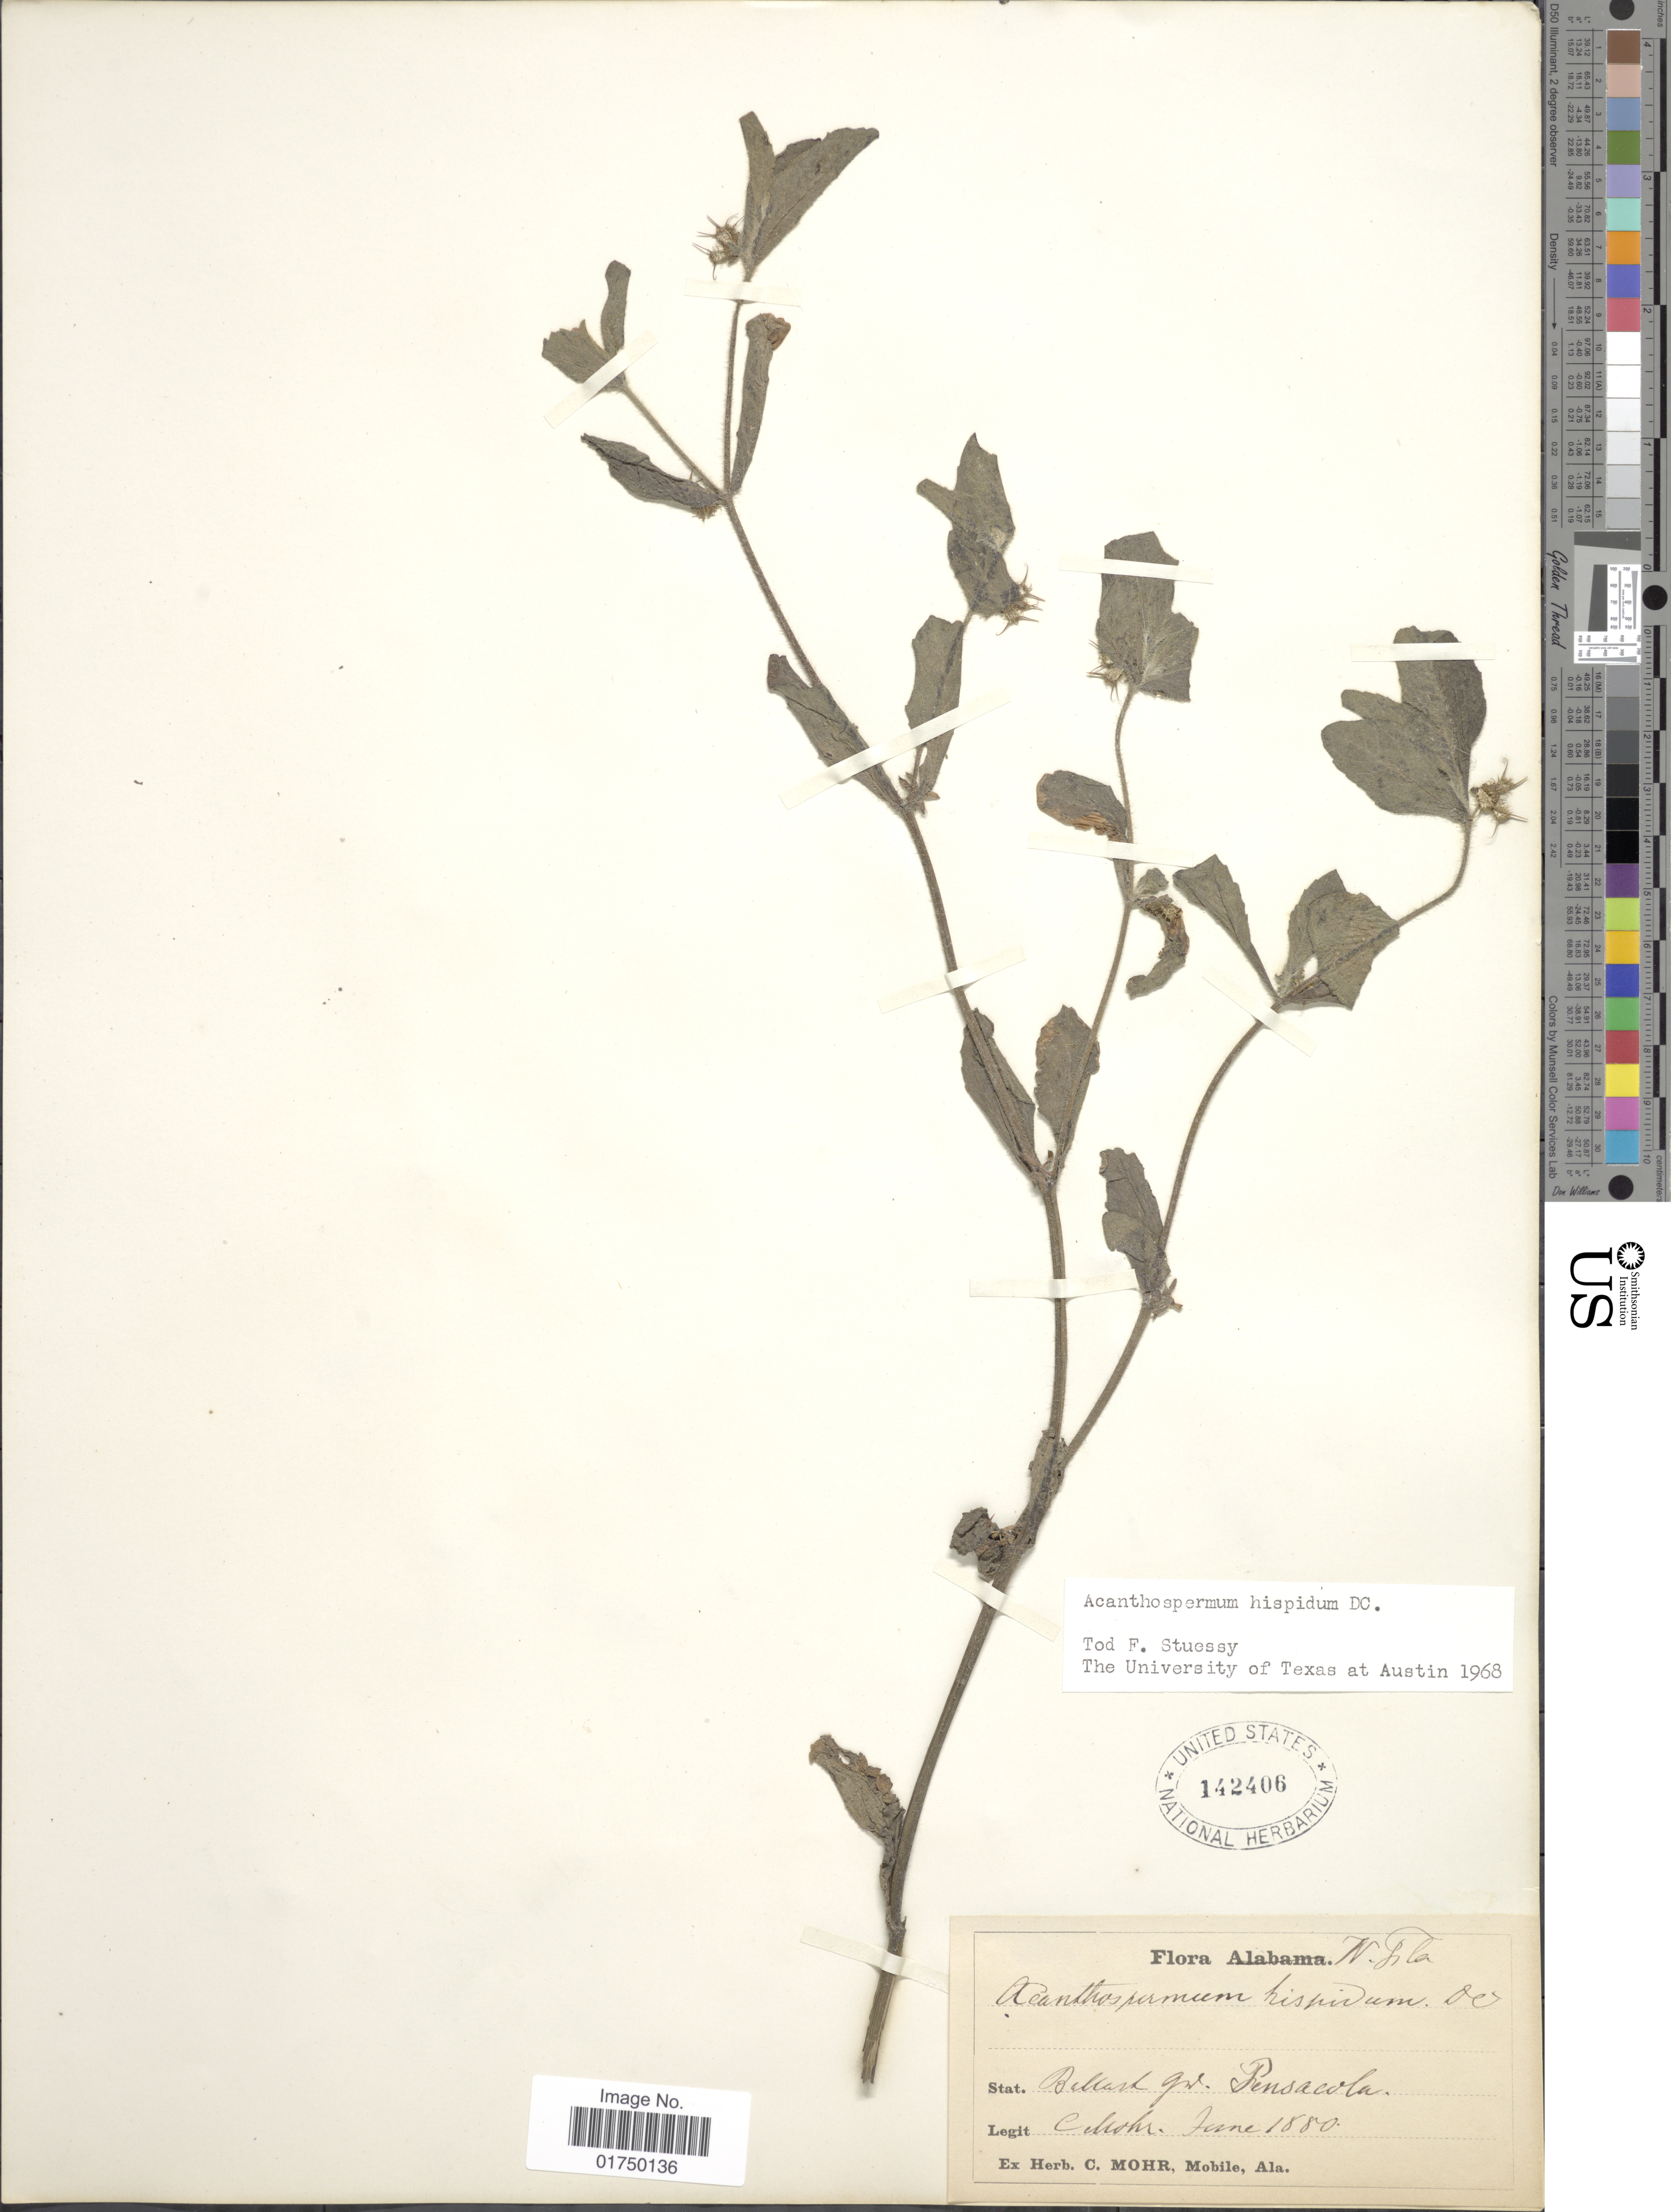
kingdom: Plantae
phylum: Tracheophyta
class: Magnoliopsida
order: Asterales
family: Asteraceae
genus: Acanthospermum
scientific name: Acanthospermum hispidum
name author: DC.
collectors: C. T. Mohr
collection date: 1880-06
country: United States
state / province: Florida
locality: W. Fla. Ballast grd. Pensacola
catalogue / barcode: US 142406